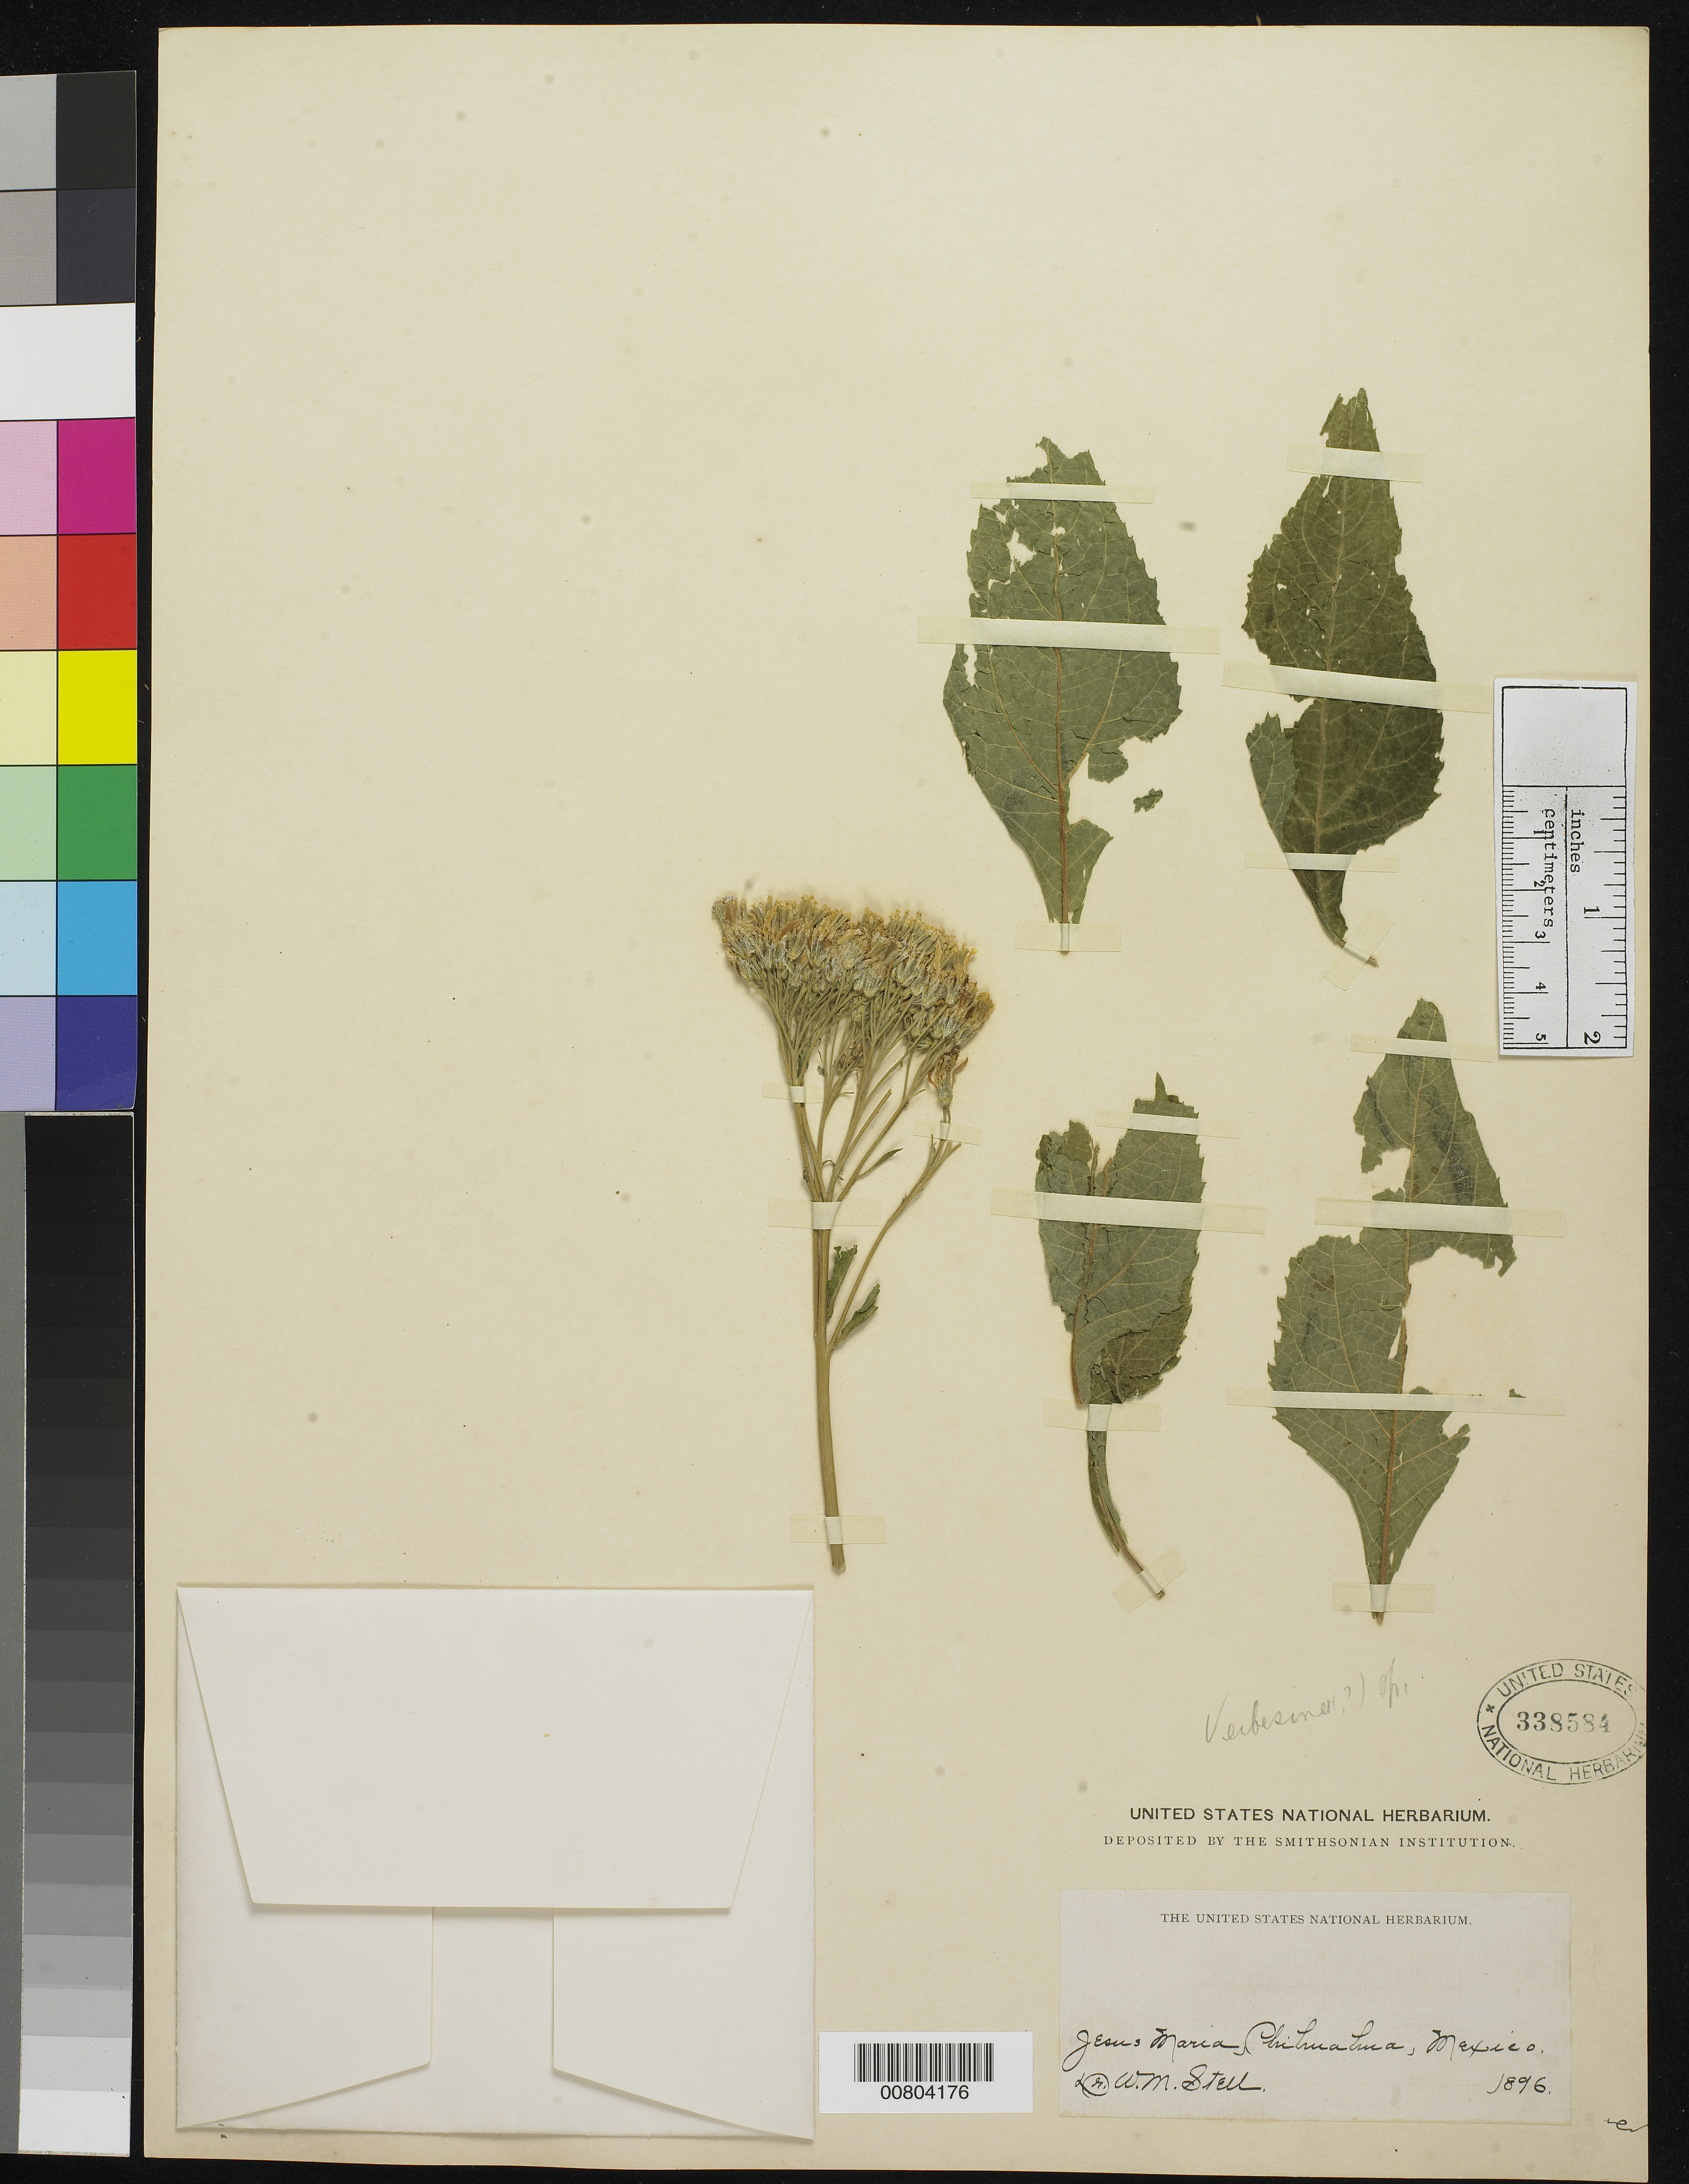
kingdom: Plantae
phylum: Tracheophyta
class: Magnoliopsida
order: Asterales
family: Asteraceae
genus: Verbesina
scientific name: Verbesina sp.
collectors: Stell, W. M.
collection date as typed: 1896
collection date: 1896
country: Mexico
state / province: Chihuahua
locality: Jesús Maria, Chihuahua.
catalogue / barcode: US 338584